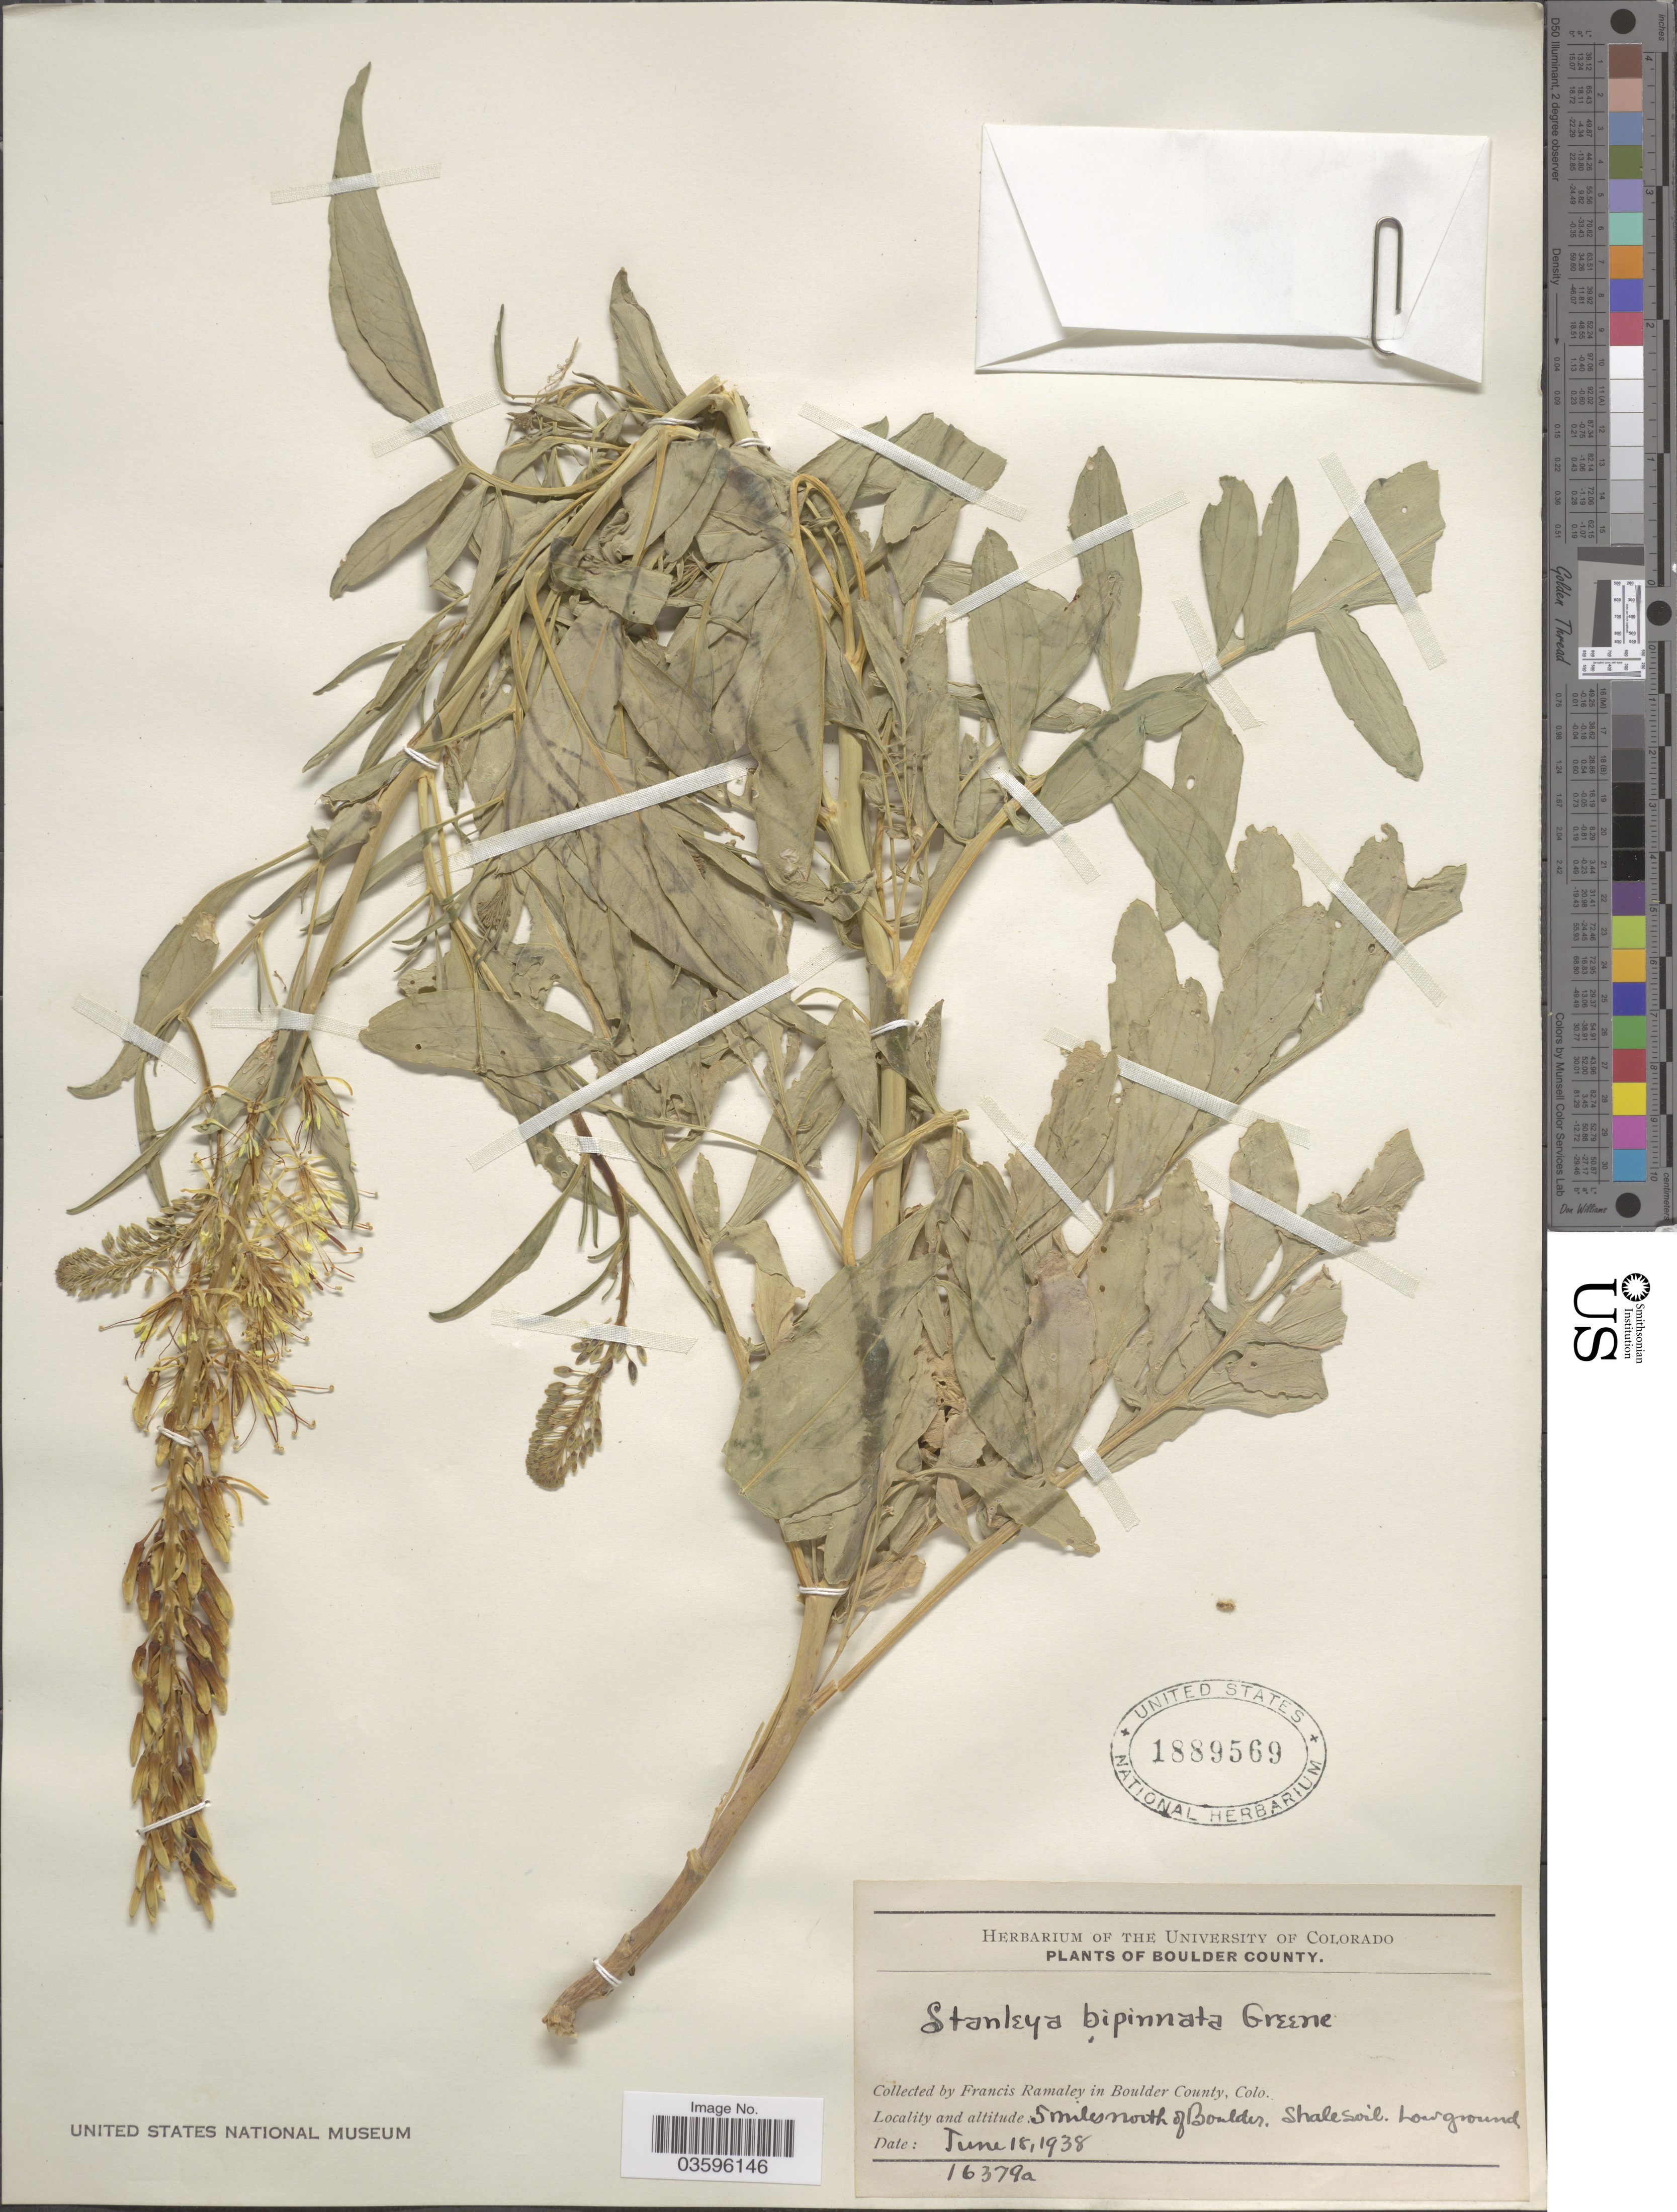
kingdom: Plantae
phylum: Tracheophyta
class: Magnoliopsida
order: Brassicales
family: Brassicaceae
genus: Stanleya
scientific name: Stanleya pinnata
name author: (Pursh) Britton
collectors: F. Ramaley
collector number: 16379a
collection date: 1938-06-18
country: United States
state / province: Colorado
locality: Boulder County. 5 miles north of Boulder, Shale soil. Low ground.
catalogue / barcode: US 1889569